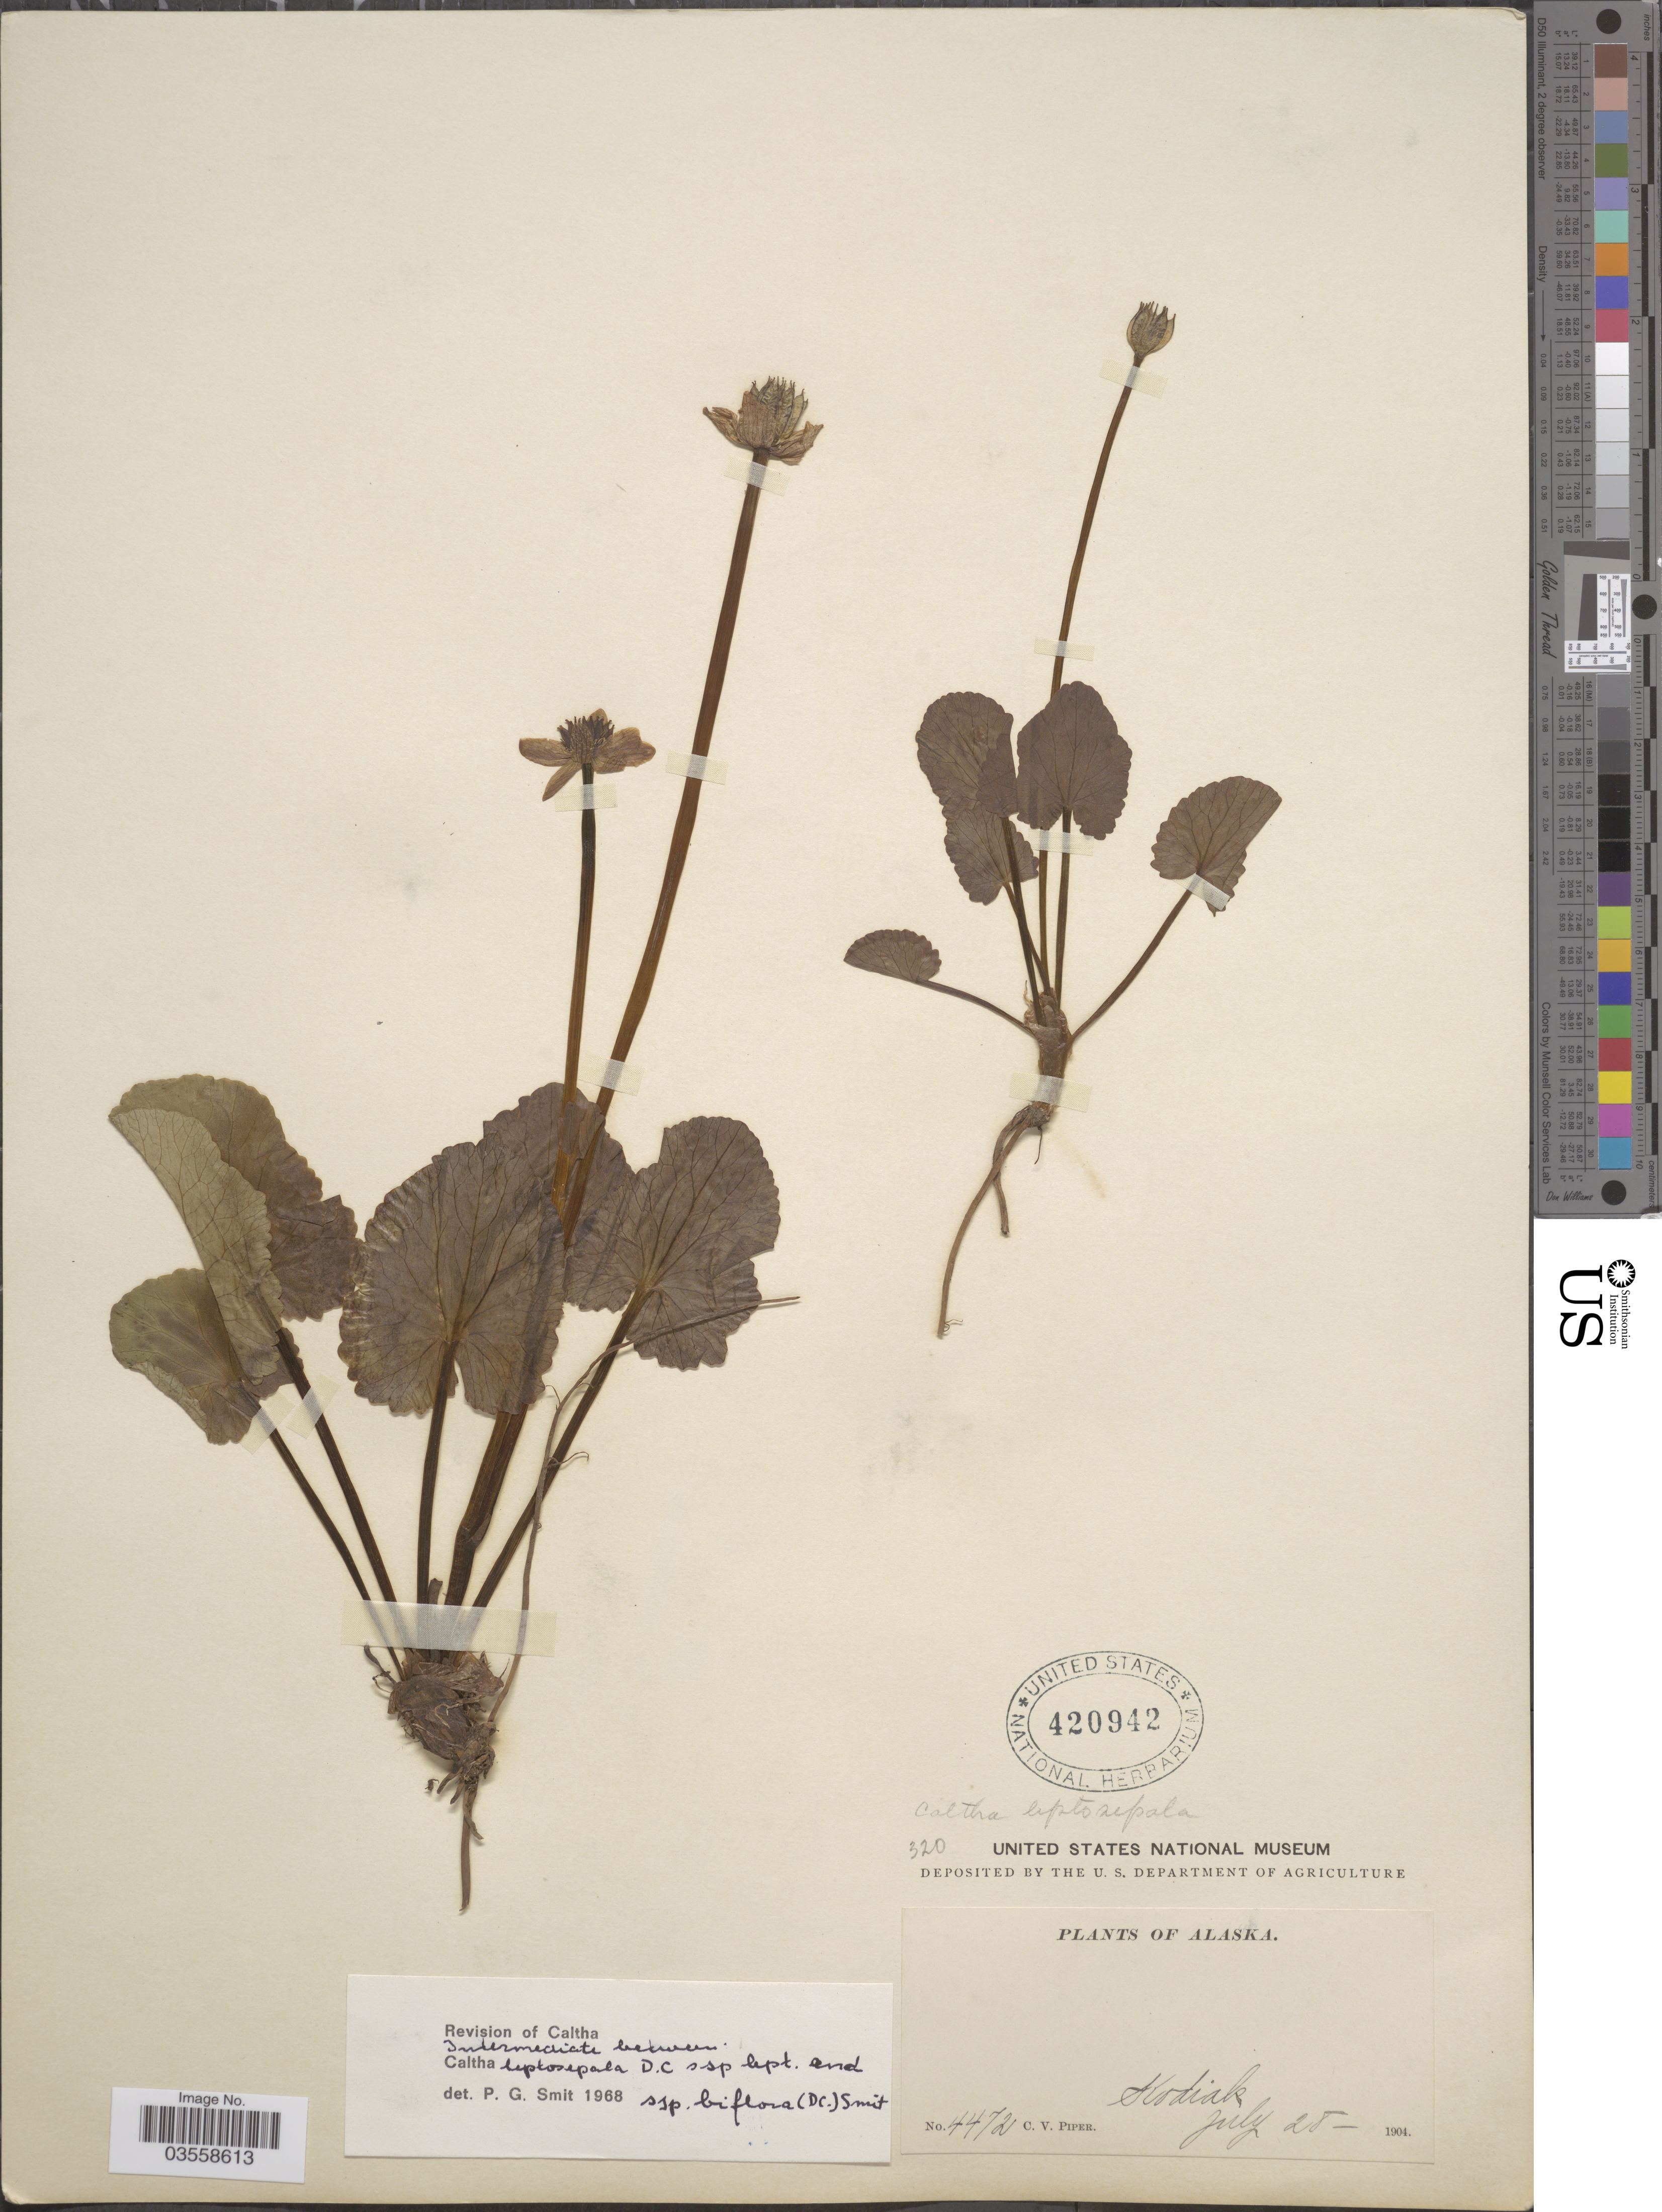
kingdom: Plantae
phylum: Tracheophyta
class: Magnoliopsida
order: Ranunculales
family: Ranunculaceae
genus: Caltha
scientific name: Caltha leptosepala subsp. biflora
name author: DC.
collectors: C. V. Piper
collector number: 4472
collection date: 1904-07-28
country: United States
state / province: Alaska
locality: Kodiak.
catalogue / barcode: US 420942